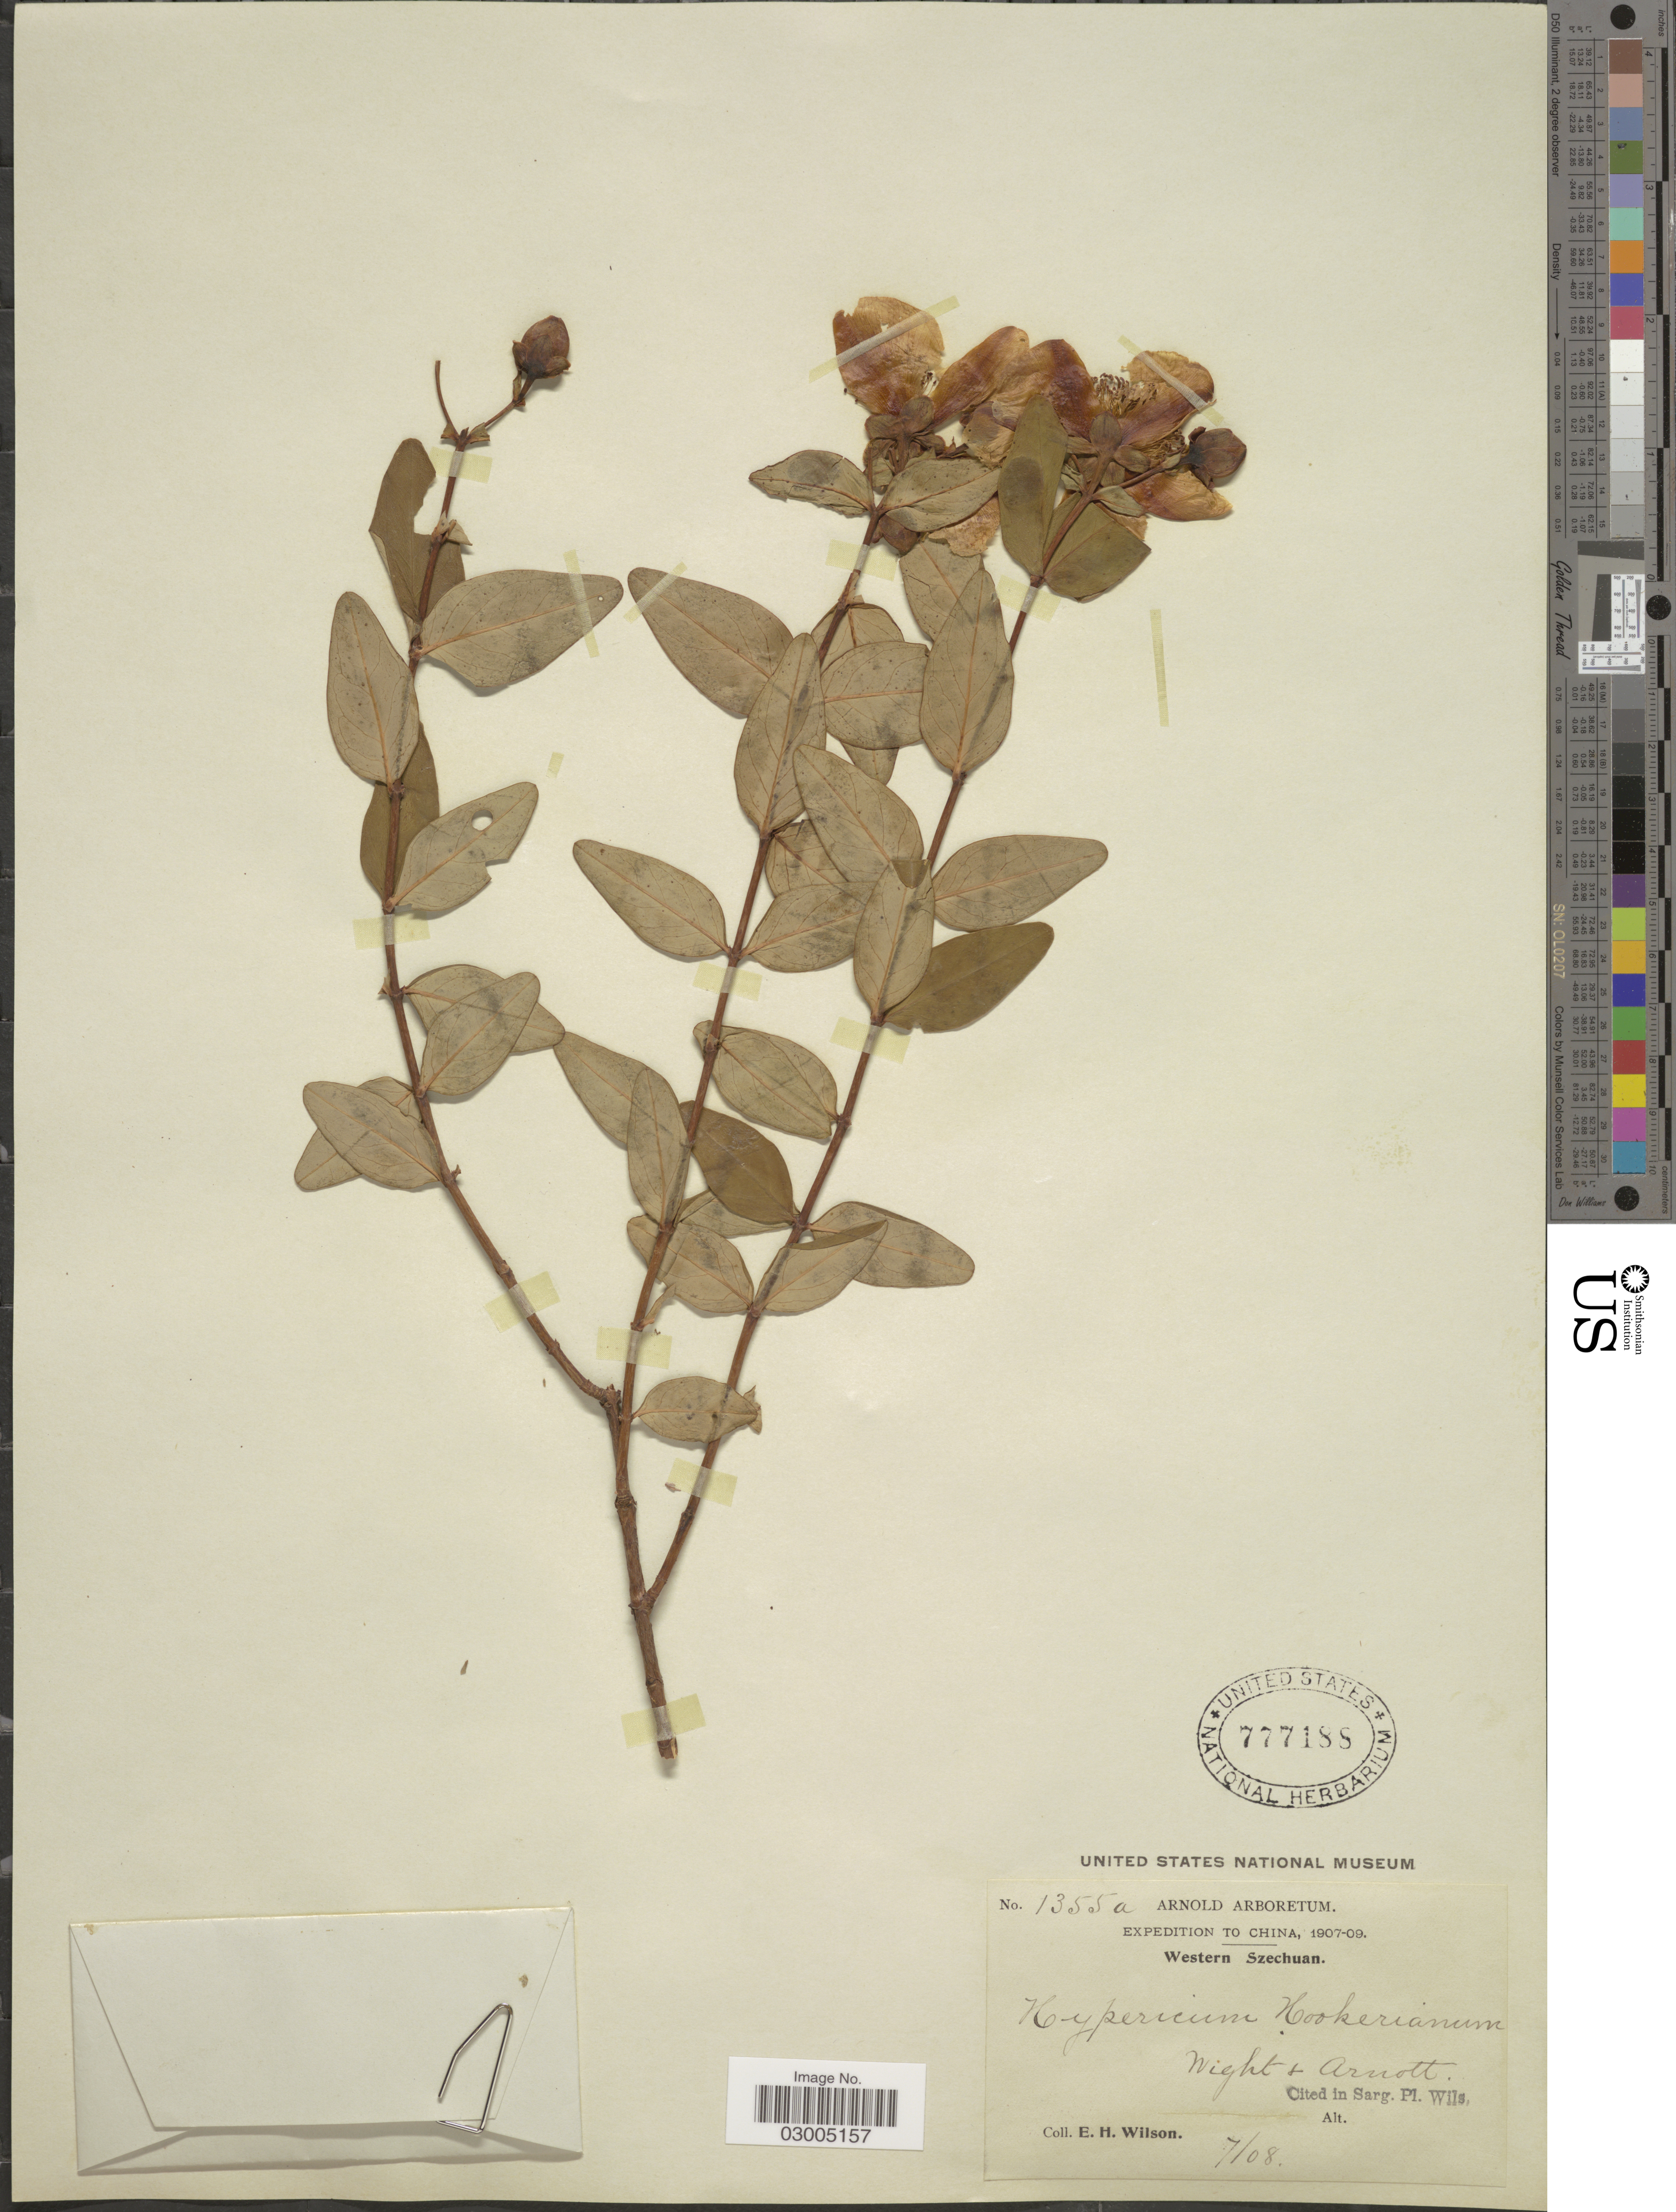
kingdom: Plantae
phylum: Tracheophyta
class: Magnoliopsida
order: Malpighiales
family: Hypericaceae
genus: Hypericum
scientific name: Hypericum hookerianum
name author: Wight & Arn.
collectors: E. Wilson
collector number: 1355a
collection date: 1908-07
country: China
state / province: Sichuan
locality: Western Szechuan.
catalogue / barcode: US 777188